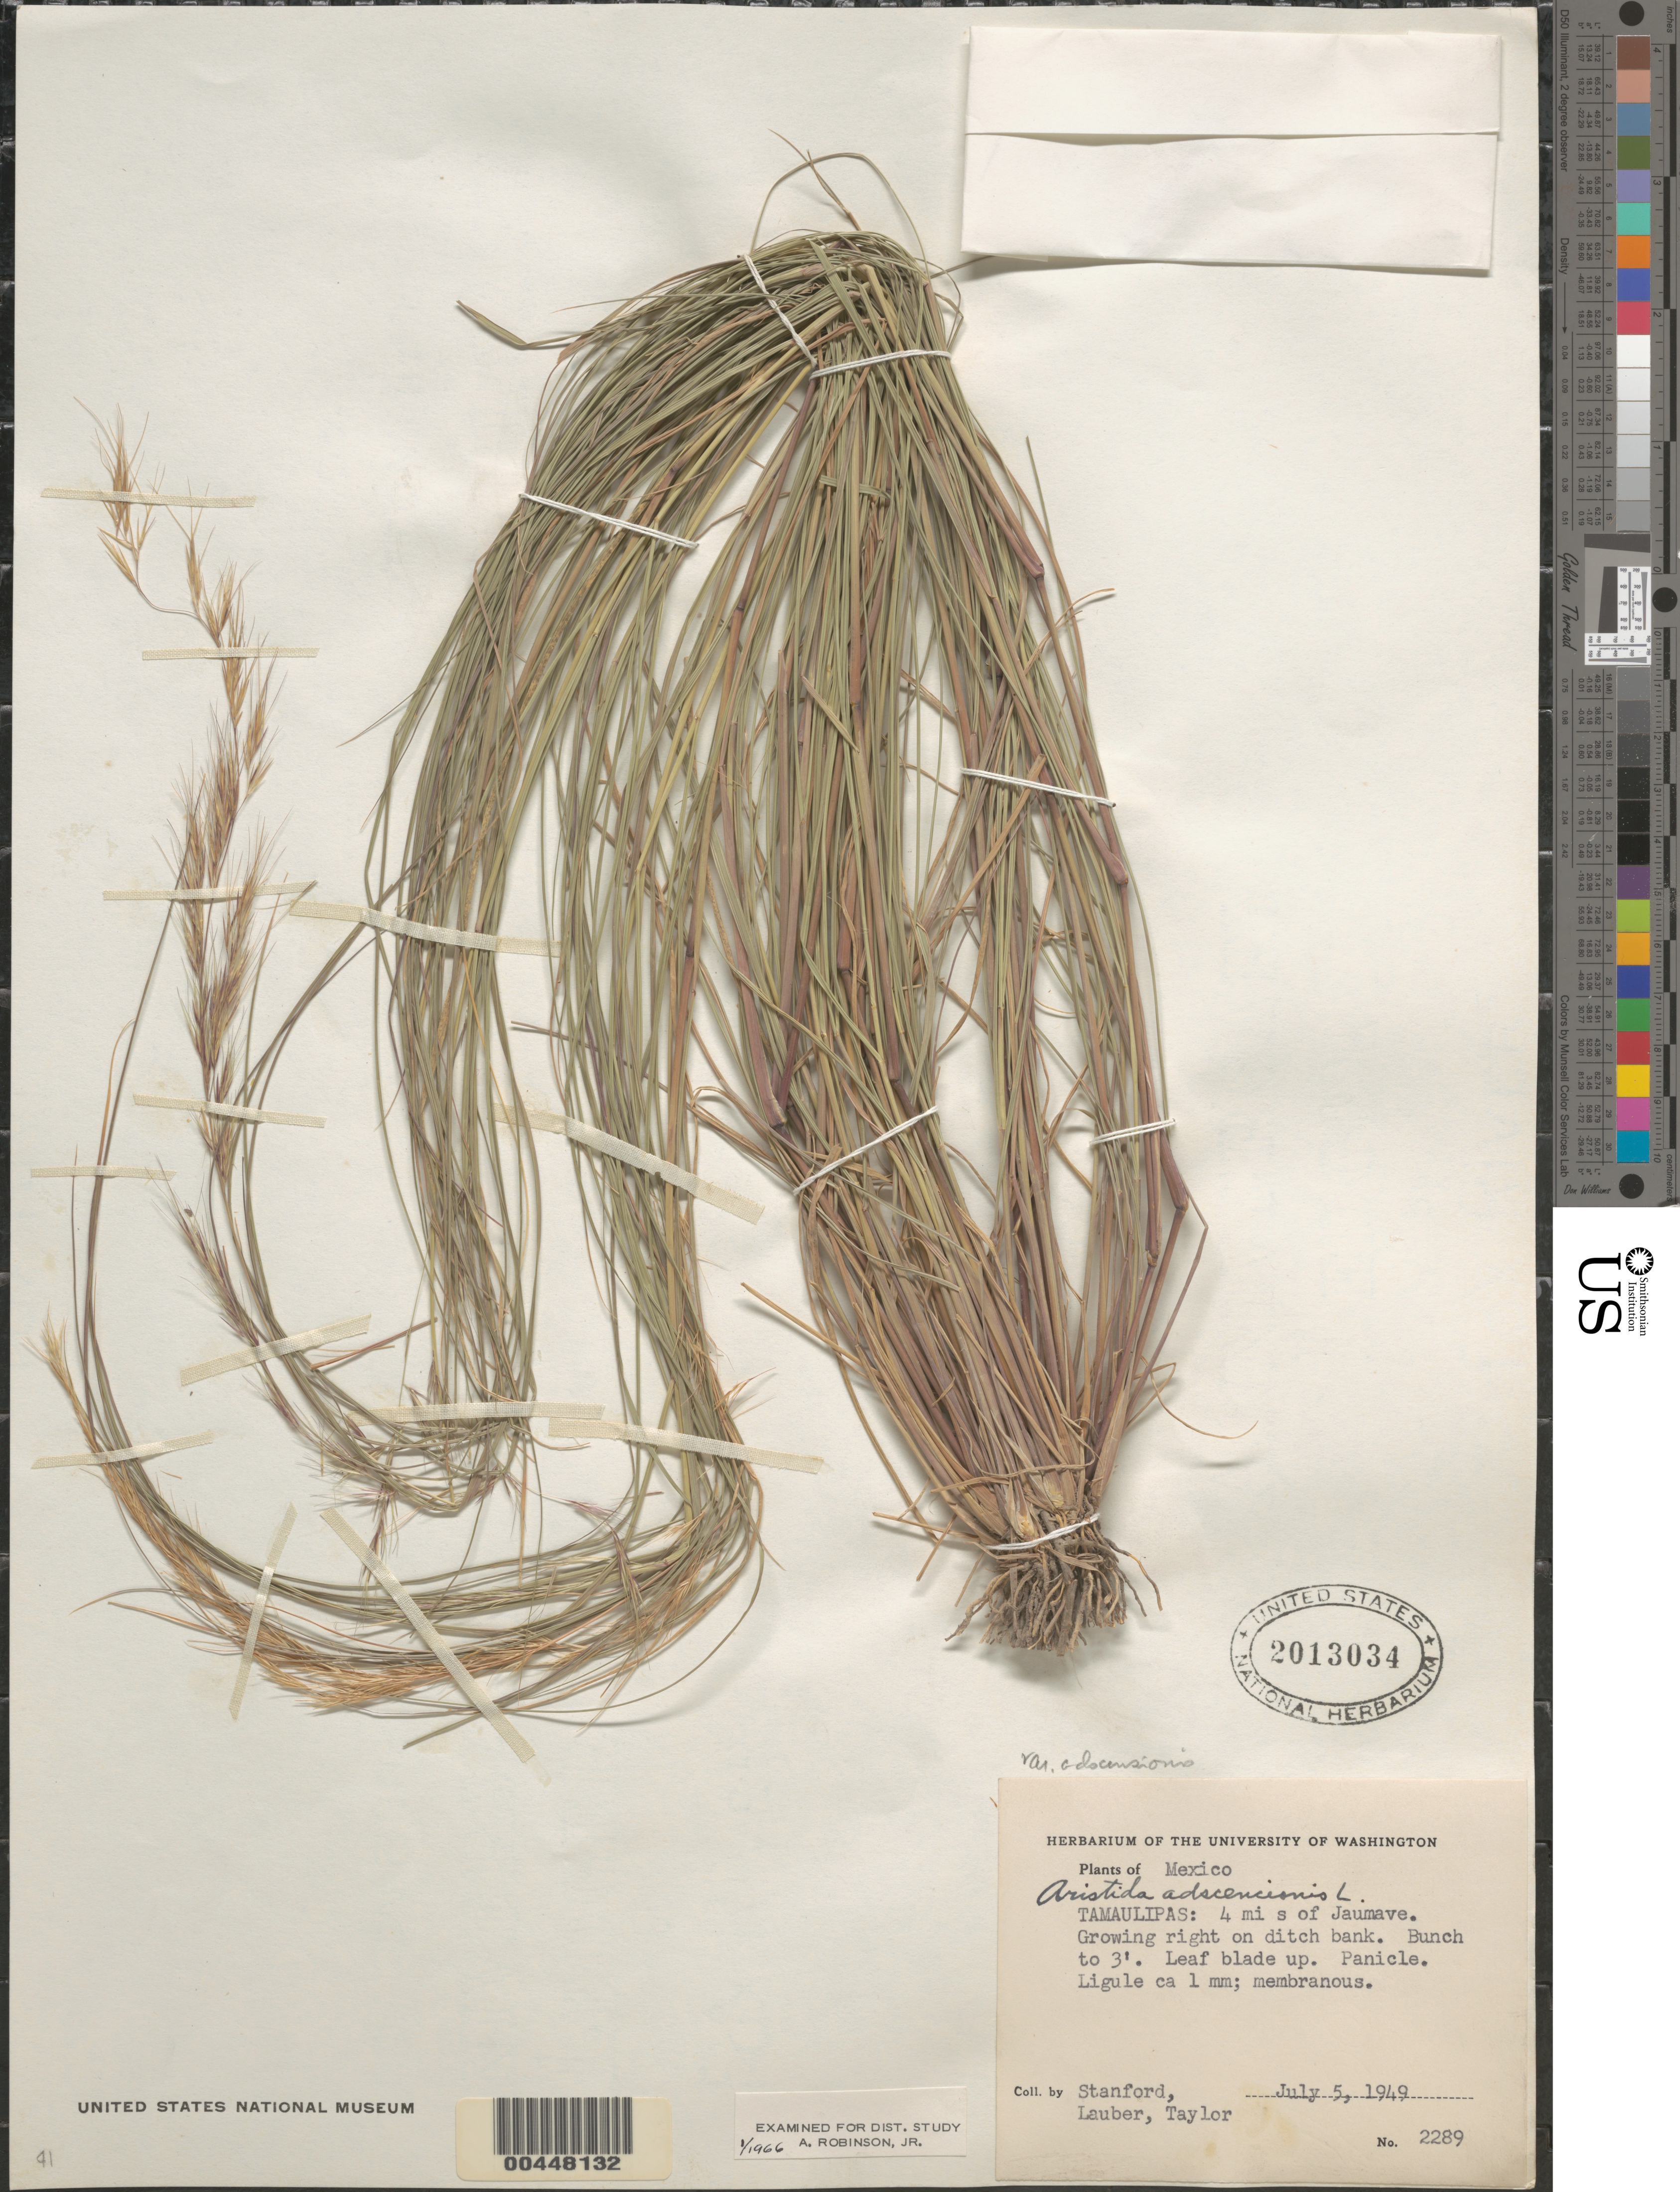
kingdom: Plantae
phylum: Tracheophyta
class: Liliopsida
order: Poales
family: Poaceae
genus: Aristida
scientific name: Aristida adscensionis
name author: L.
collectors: -. Stanford, -. Lauber & -- Taylor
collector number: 2289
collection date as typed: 5 Jul 1949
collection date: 1949-07-05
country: Mexico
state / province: Tamaulipas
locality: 4 mi S of Jaumave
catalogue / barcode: US 2013034